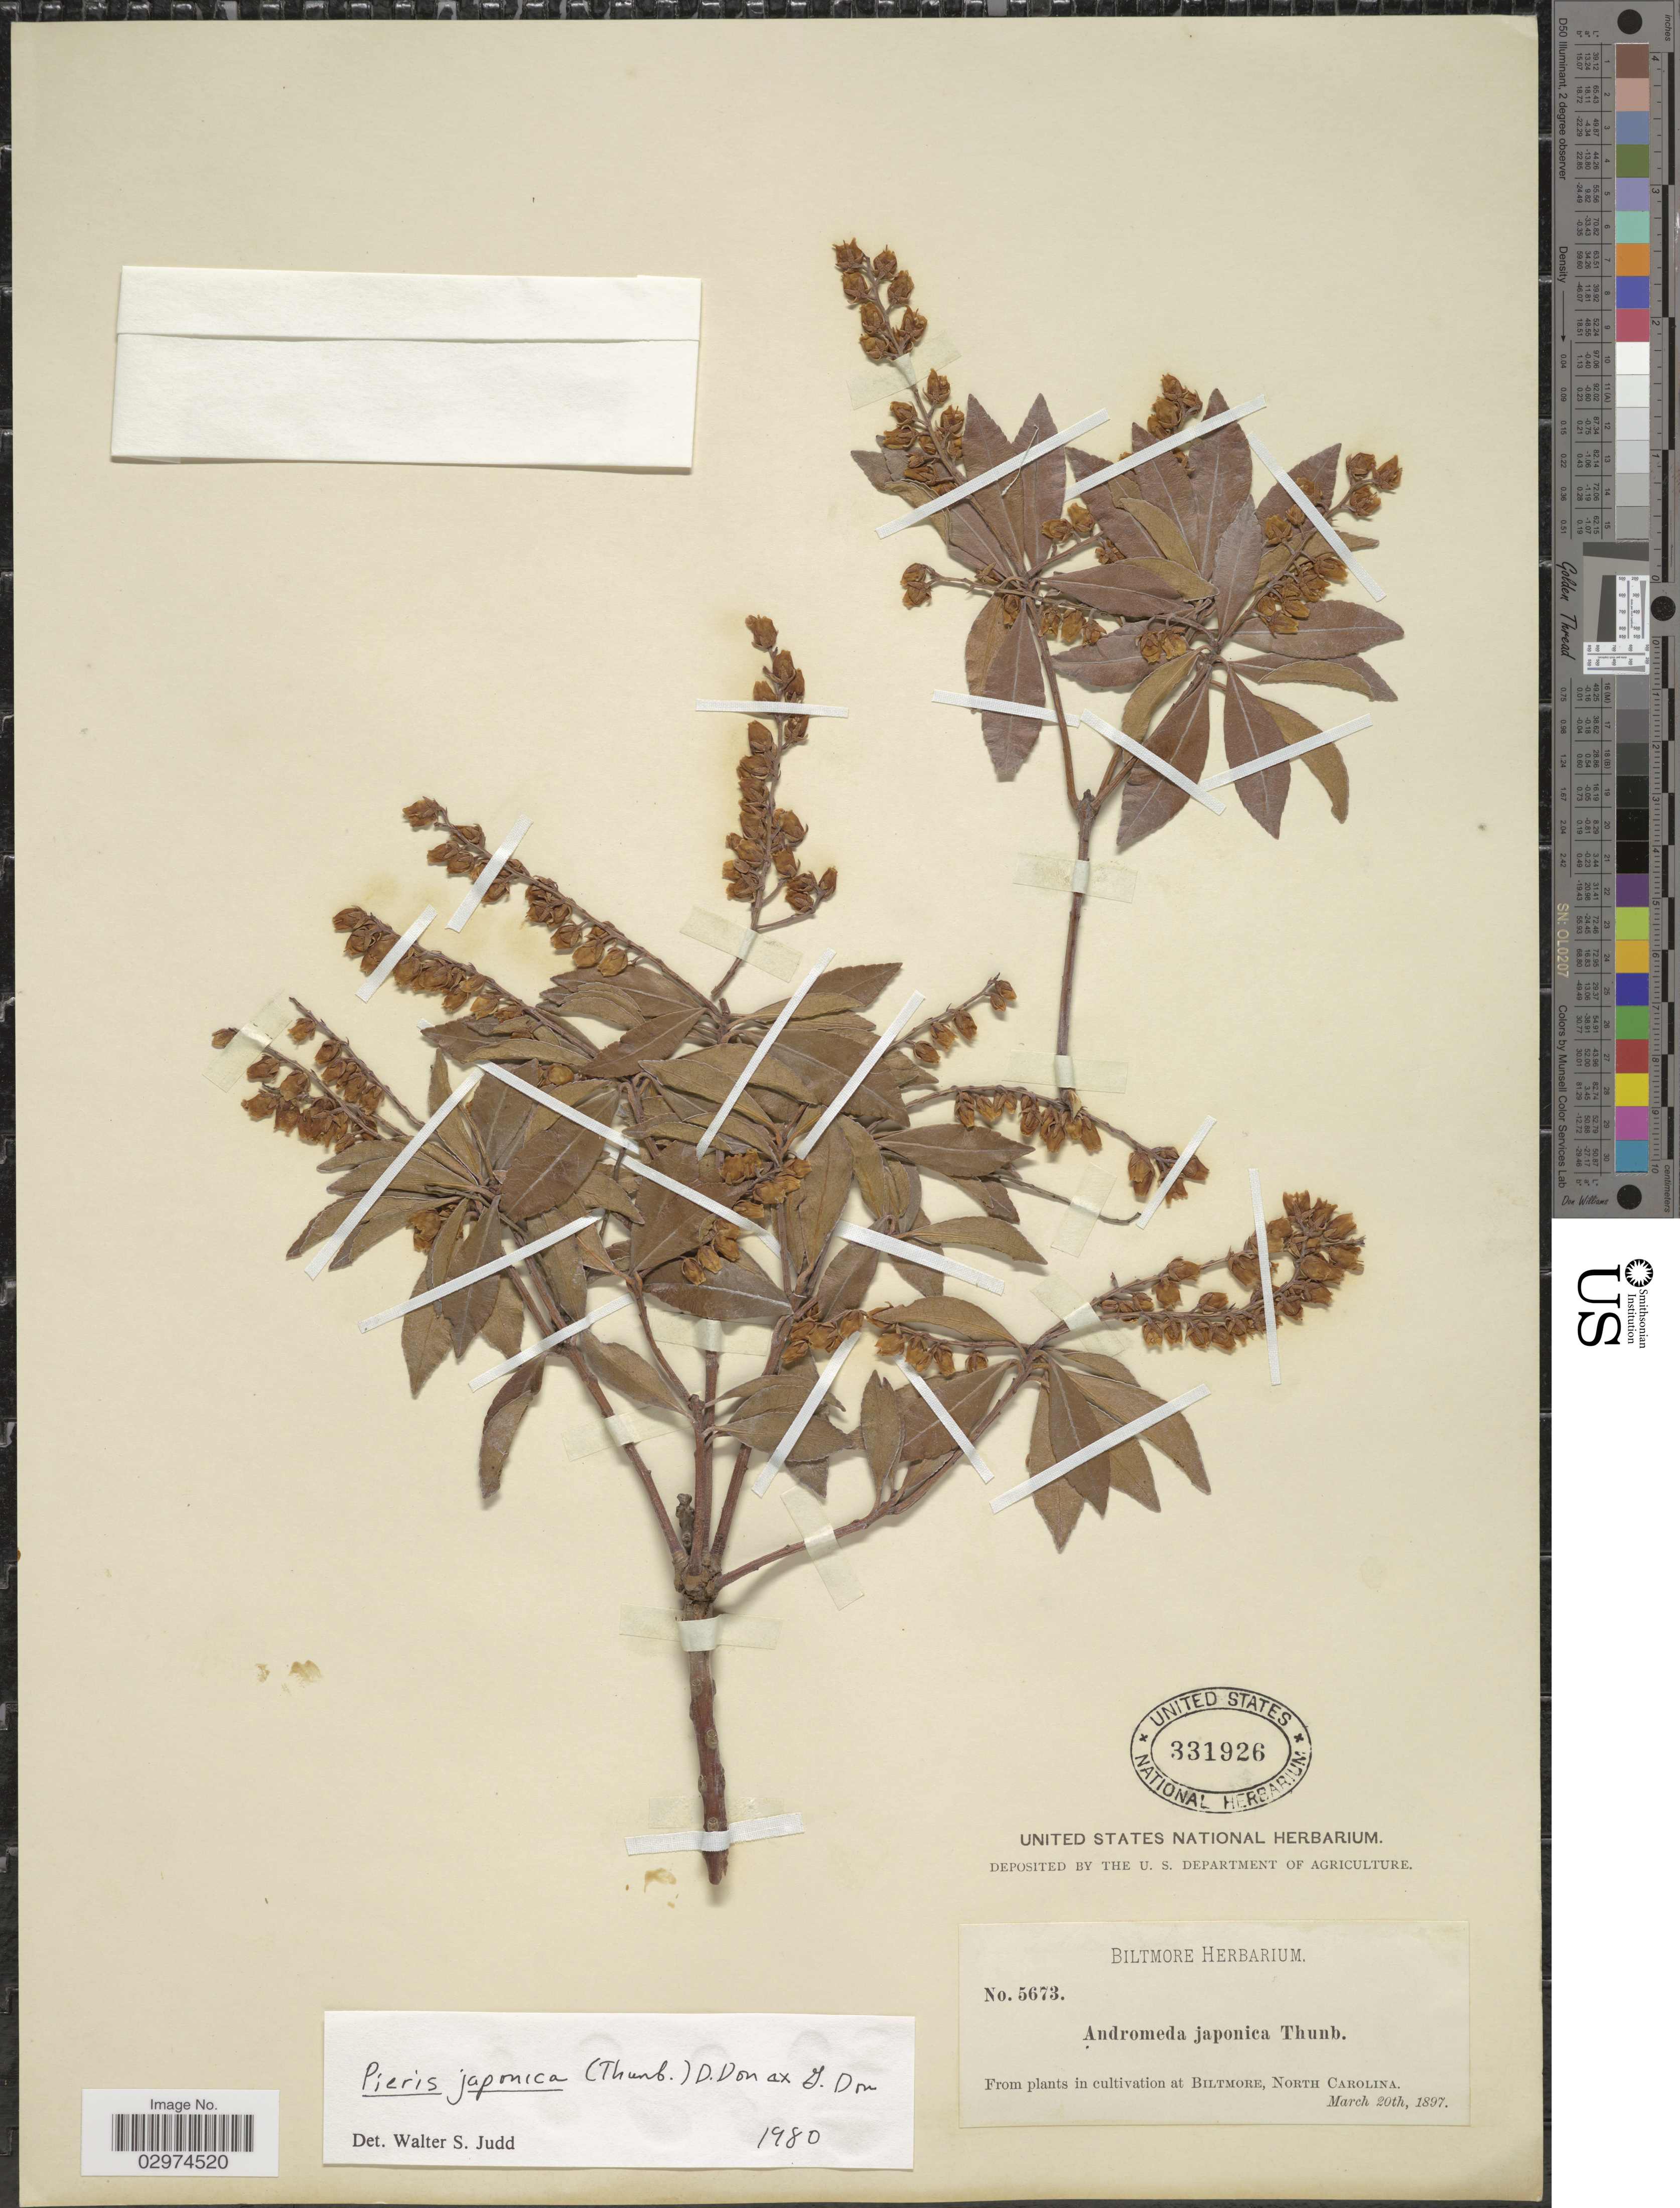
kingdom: Plantae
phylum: Tracheophyta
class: Magnoliopsida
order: Ericales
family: Ericaceae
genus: Pieris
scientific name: Pieris japonica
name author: (Thunb.) D. Don ex G. Don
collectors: ex herb. Biltmore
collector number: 5673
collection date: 1897-03-20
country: United States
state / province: North Carolina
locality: Biltmore.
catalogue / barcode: US 331926